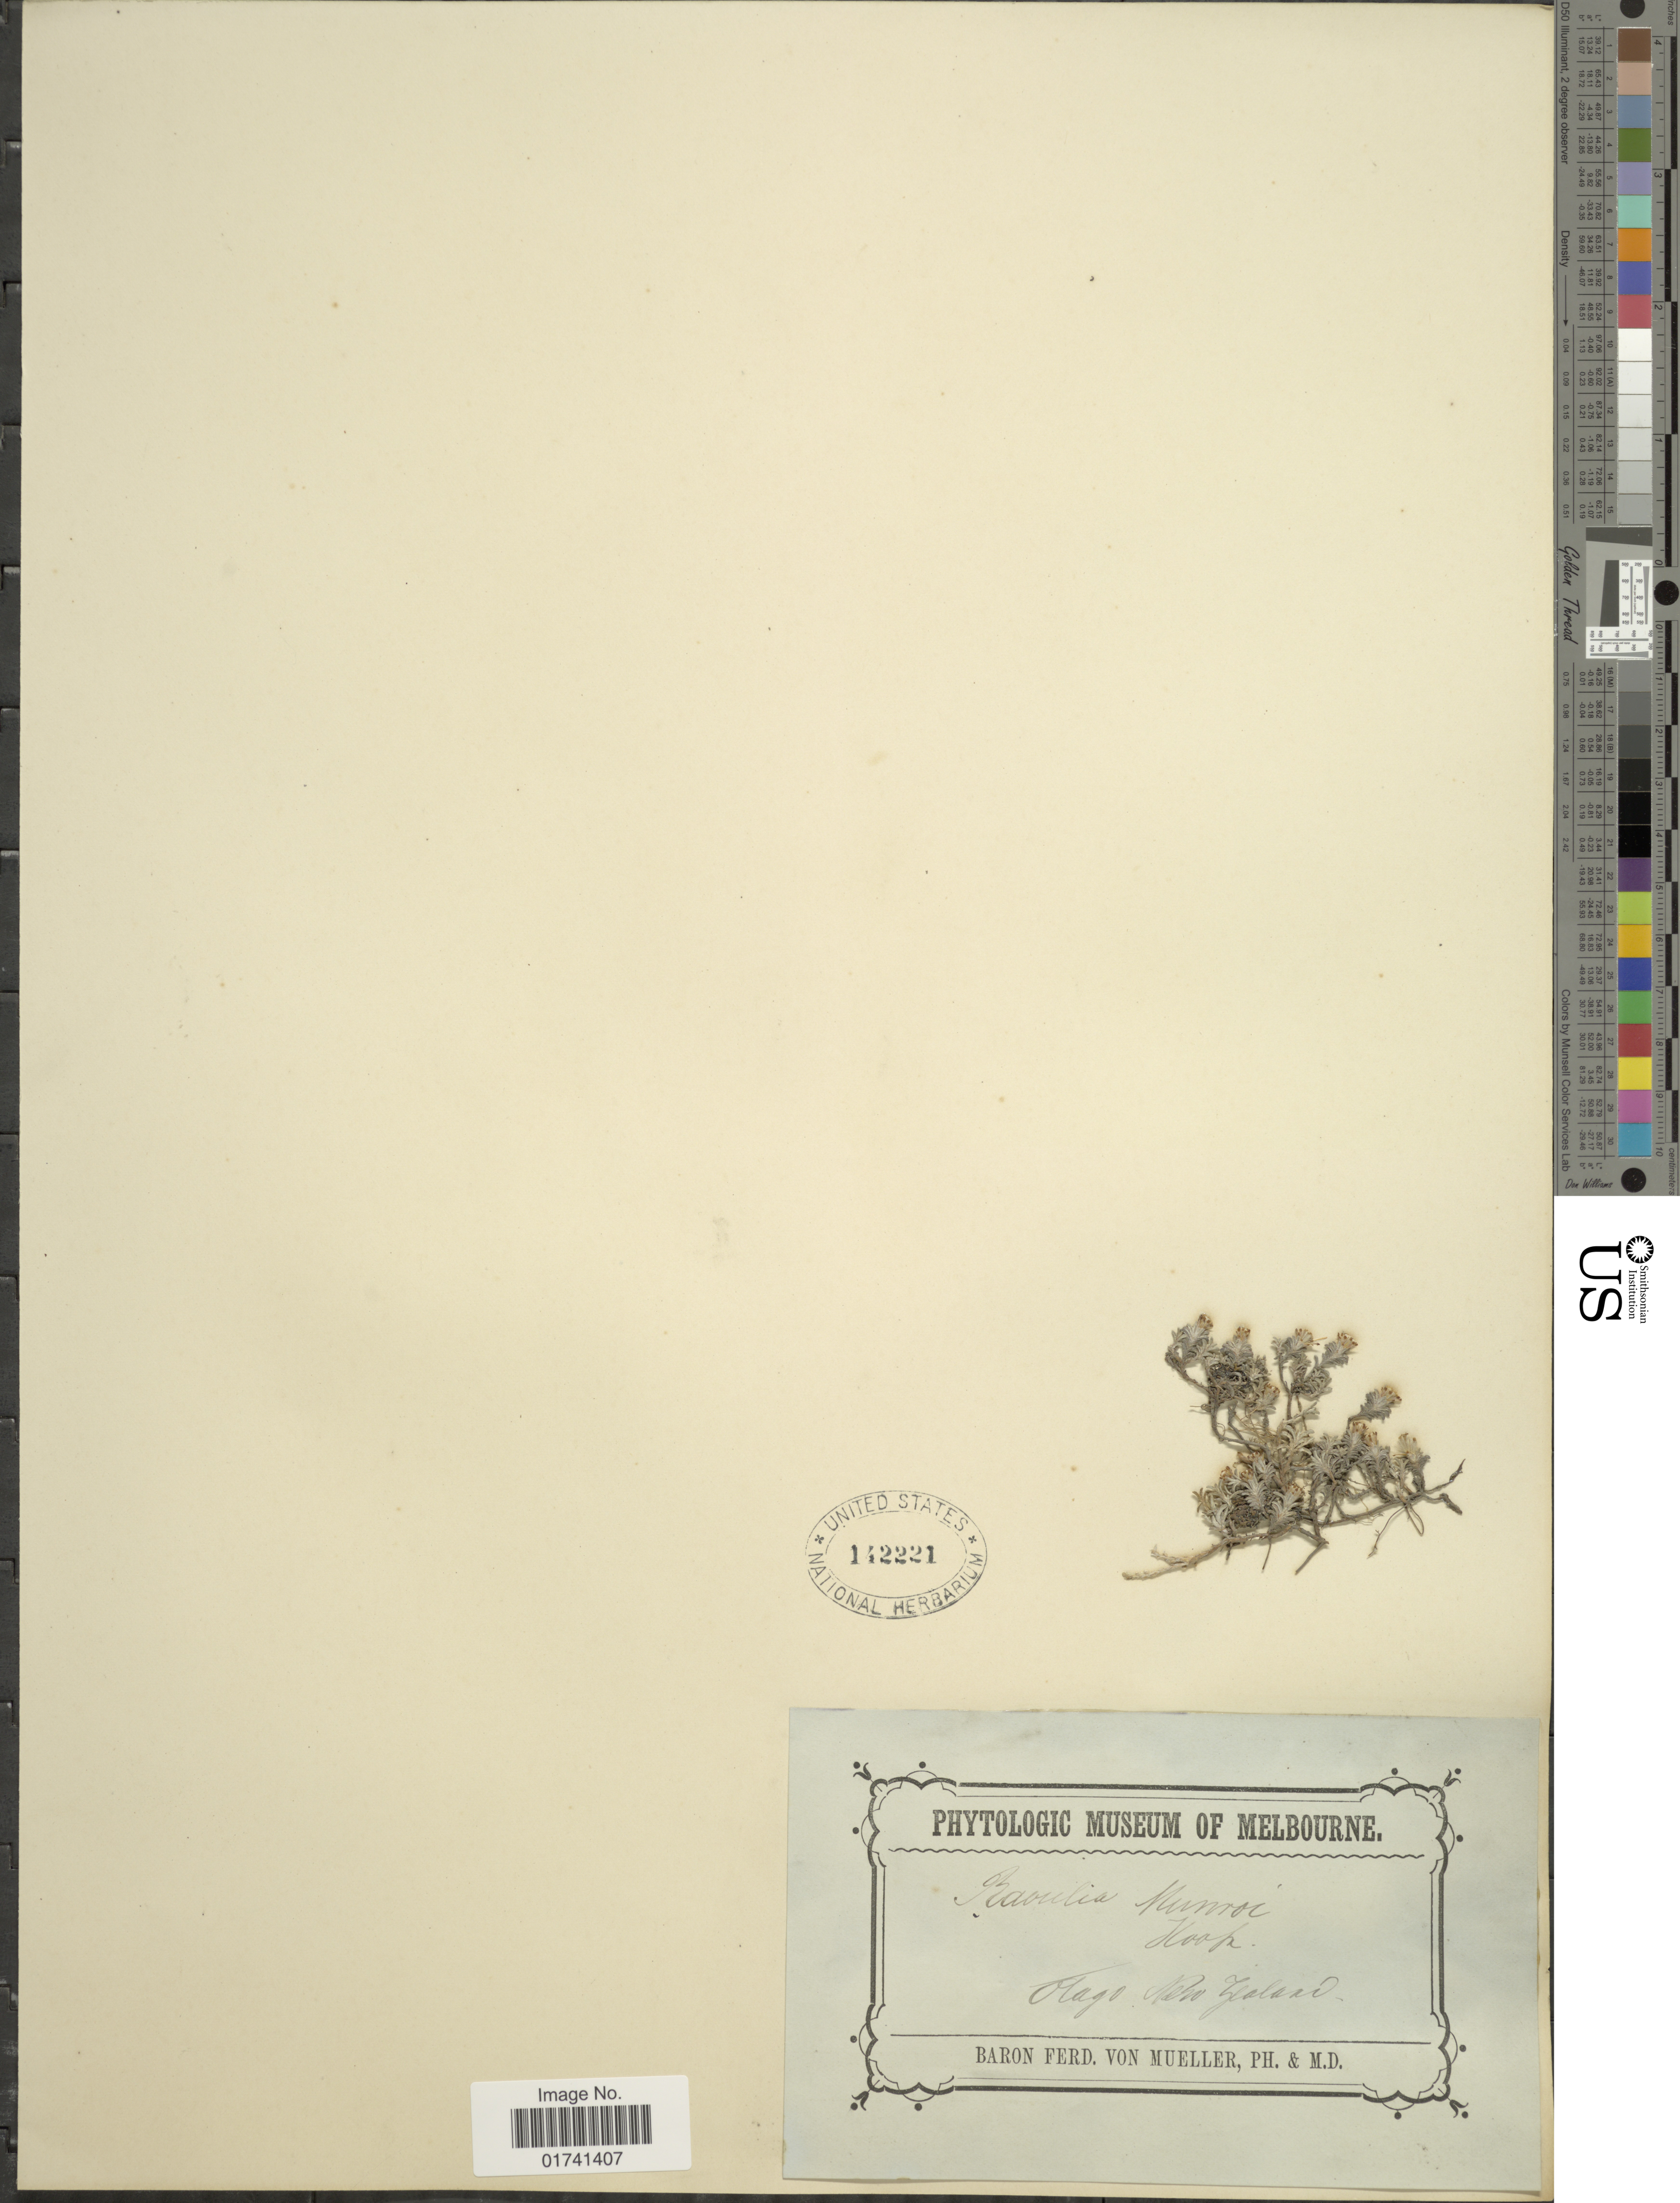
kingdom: Plantae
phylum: Tracheophyta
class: Magnoliopsida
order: Asterales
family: Asteraceae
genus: Raoulia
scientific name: Raoulia monroi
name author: Hook. f.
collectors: B. von Mueller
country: New Zealand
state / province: Otago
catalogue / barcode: US 442221